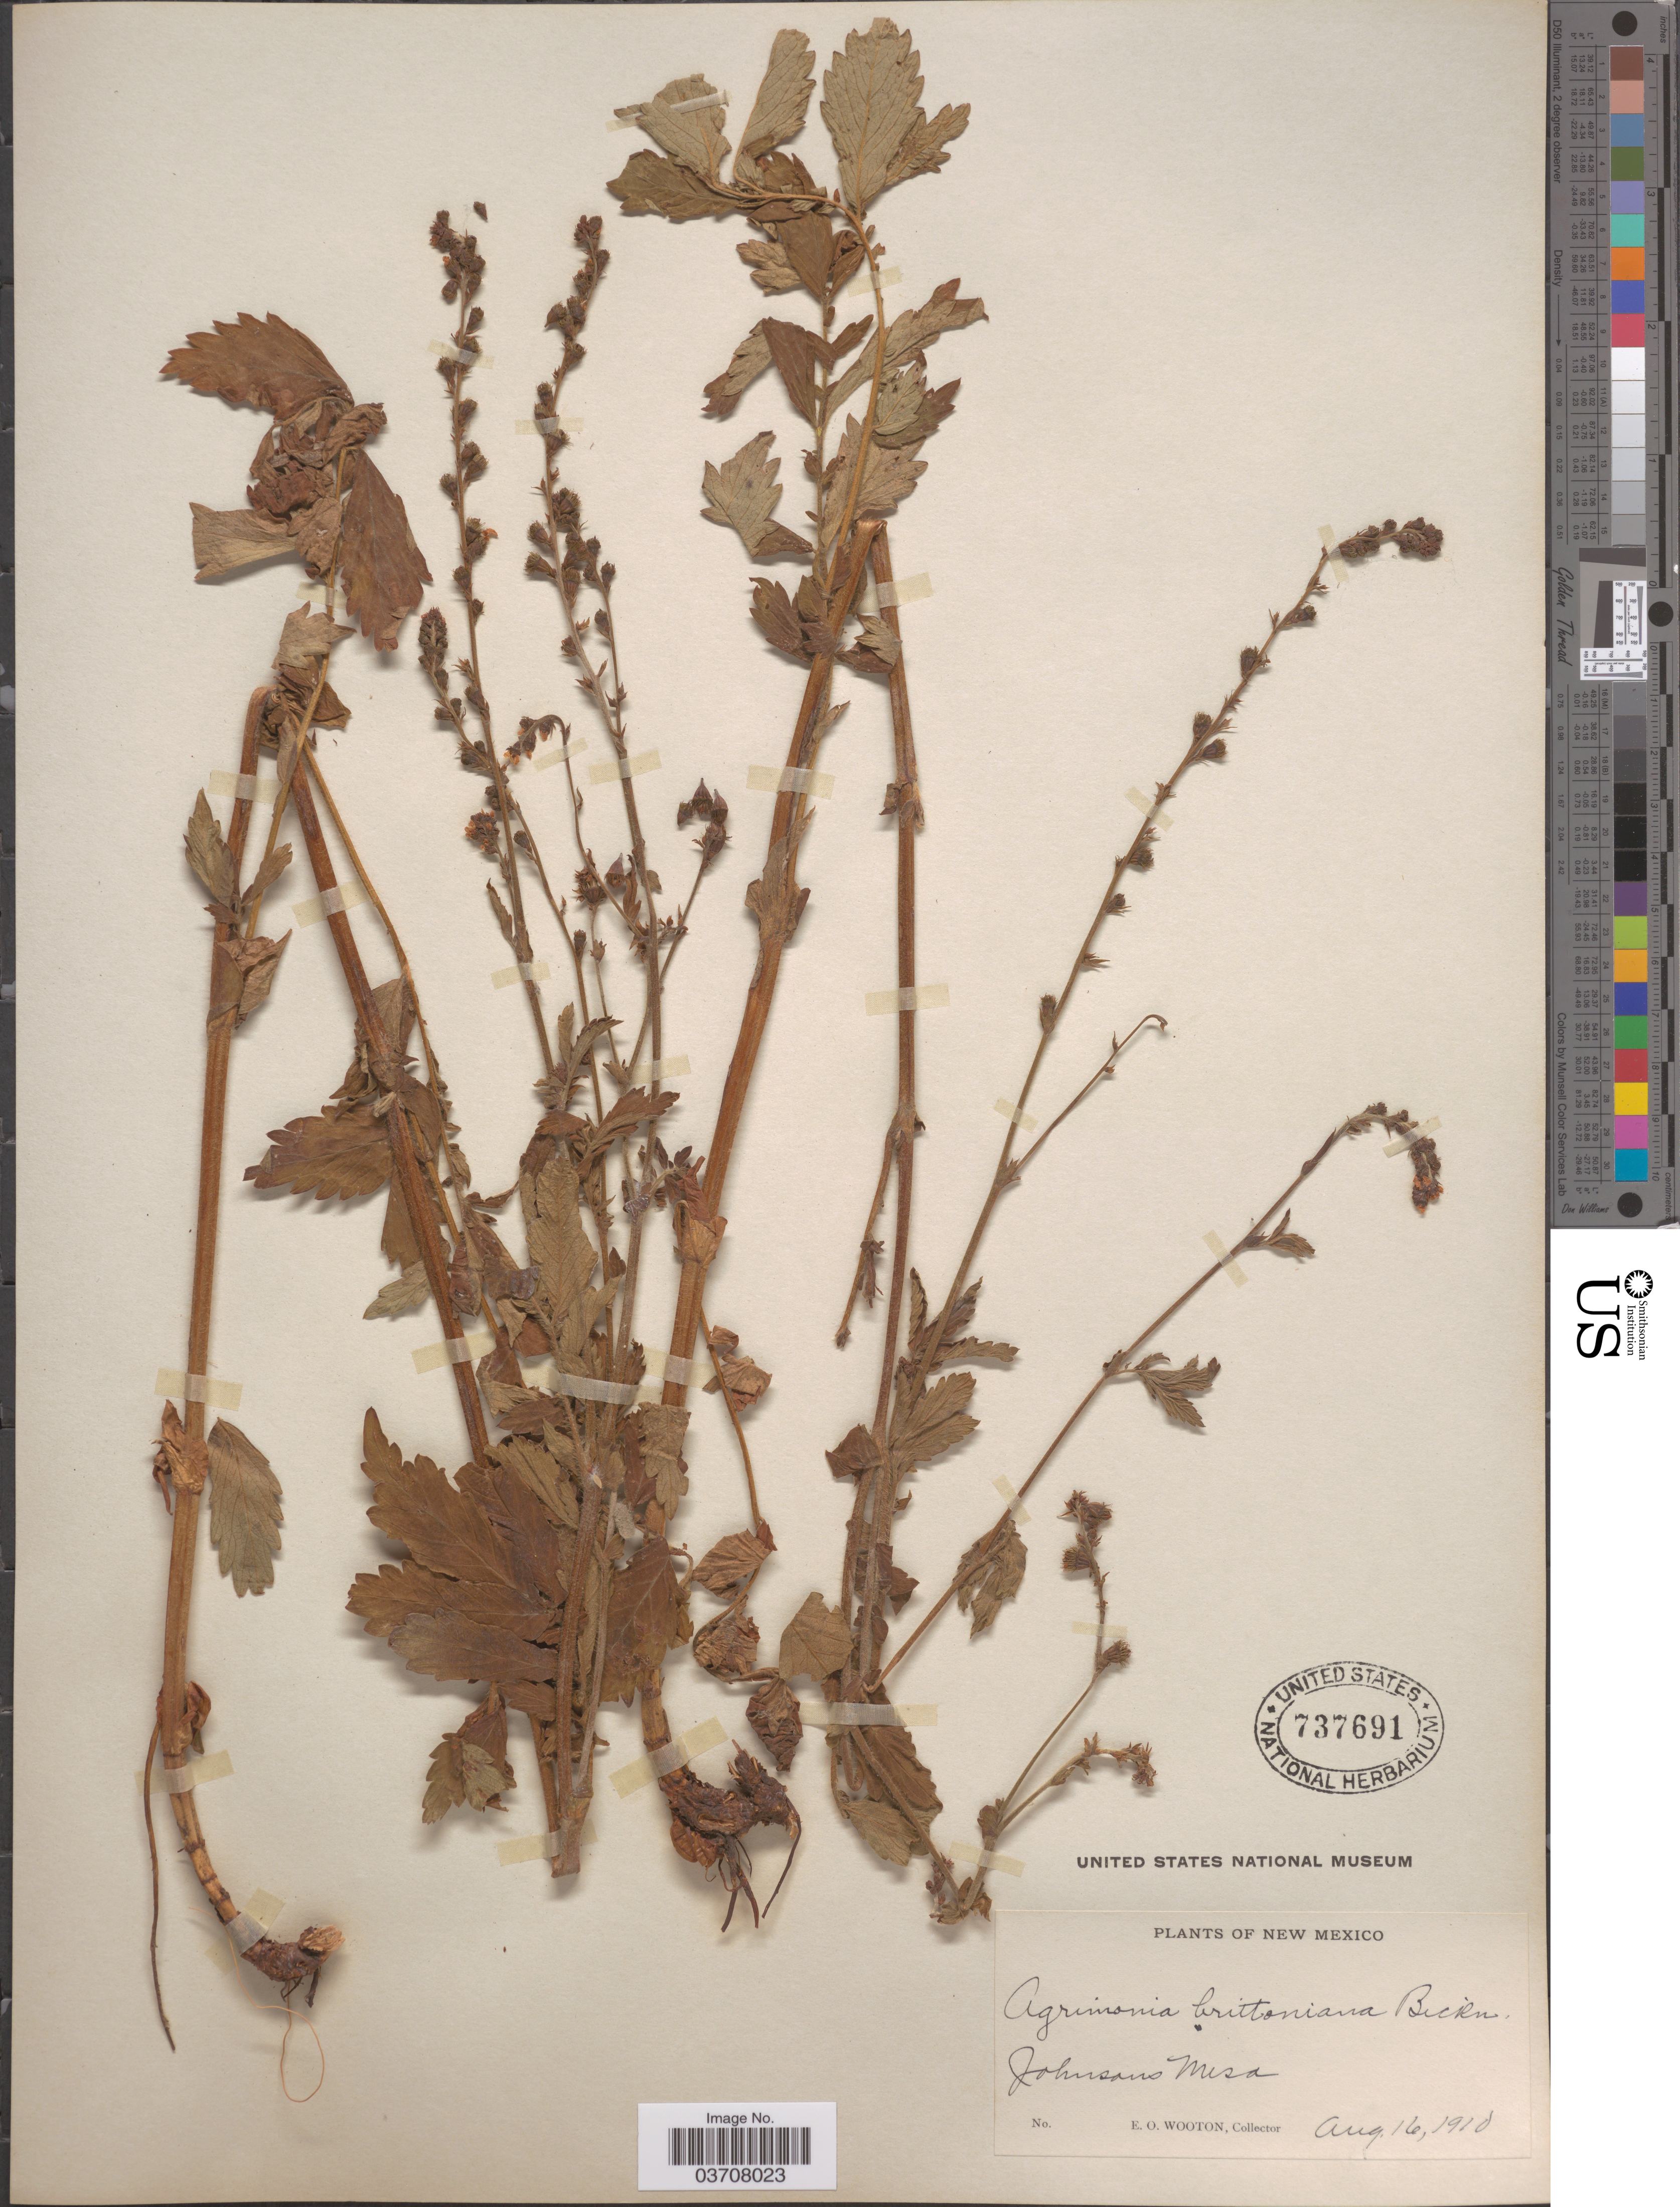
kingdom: Plantae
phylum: Tracheophyta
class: Magnoliopsida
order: Rosales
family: Rosaceae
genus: Agrimonia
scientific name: Agrimonia striata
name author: Michx.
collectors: E. O. Wooton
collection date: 1910-08-16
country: United States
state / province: New Mexico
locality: Johsnons Mesa.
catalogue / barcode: US 737691